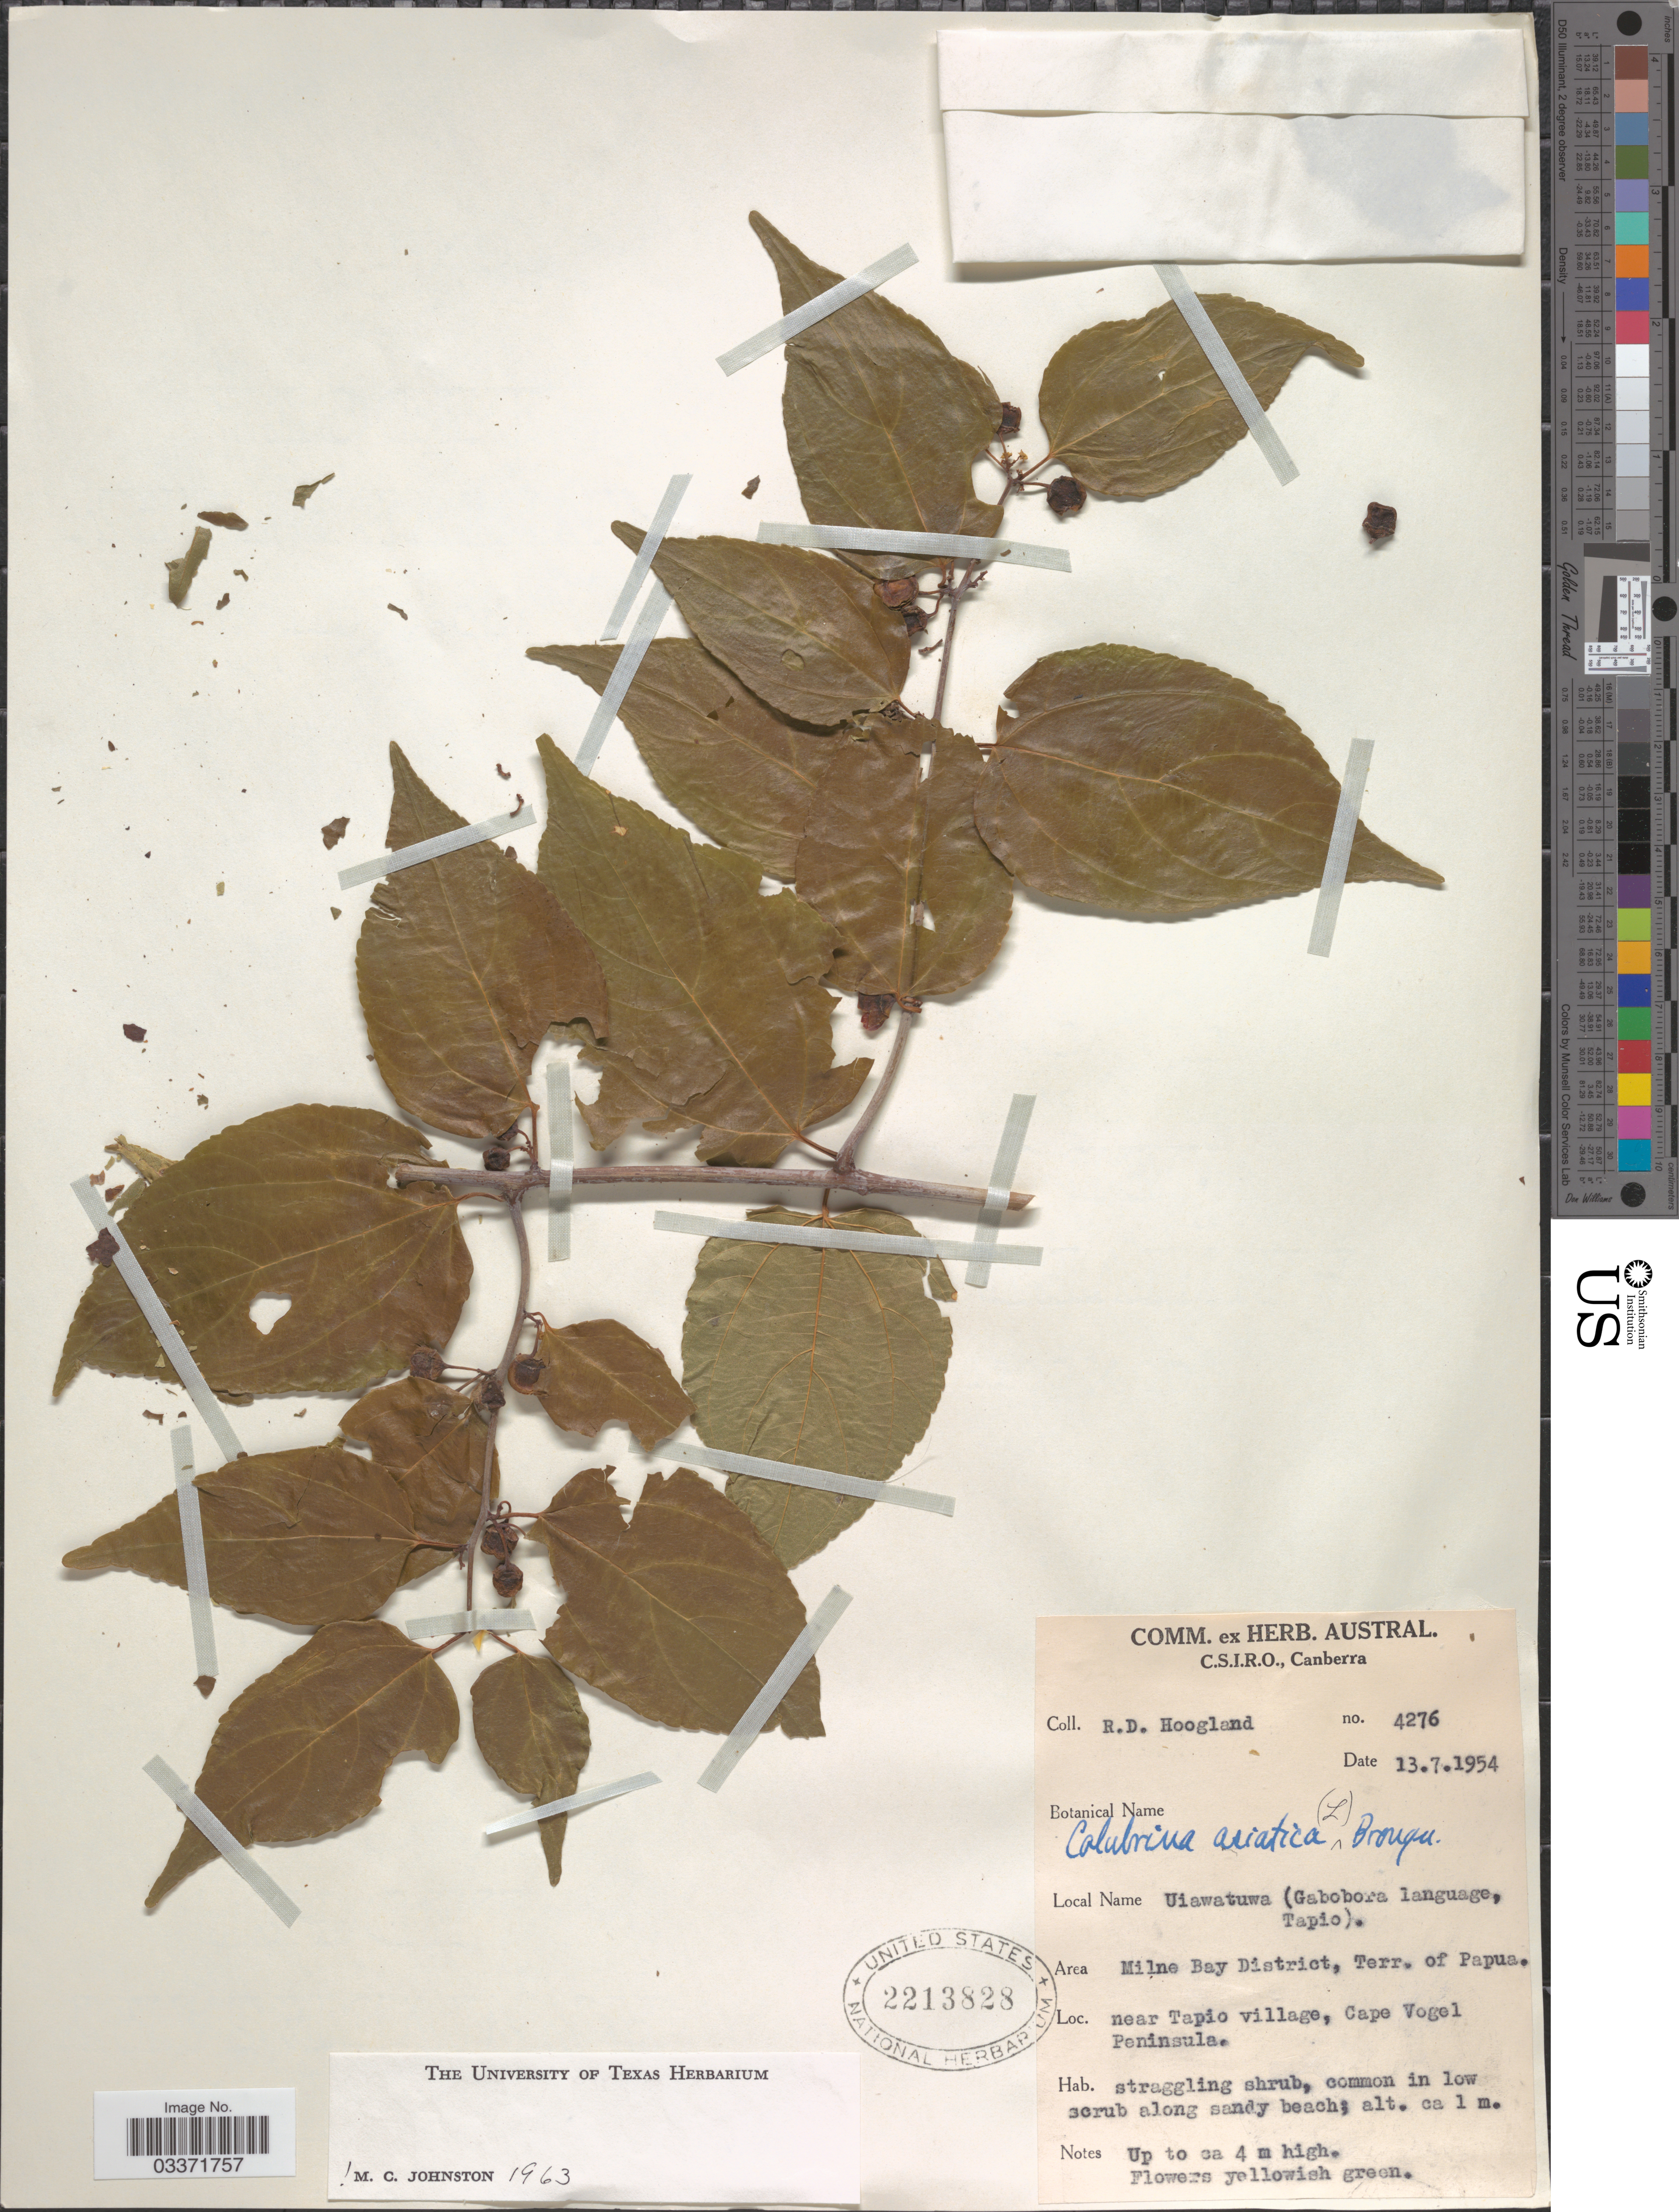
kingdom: Plantae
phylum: Tracheophyta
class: Magnoliopsida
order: Rosales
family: Rhamnaceae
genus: Colubrina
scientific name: Colubrina asiatica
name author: (L.) Brongn.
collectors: R. D. Hoogland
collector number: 4276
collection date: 1954-07-13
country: Papua New Guinea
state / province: Milne Bay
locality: Milne Bay District, Terr. of Papua, near Tapio village, Cape Vogel Peninsula.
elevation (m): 1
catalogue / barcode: US 2213828